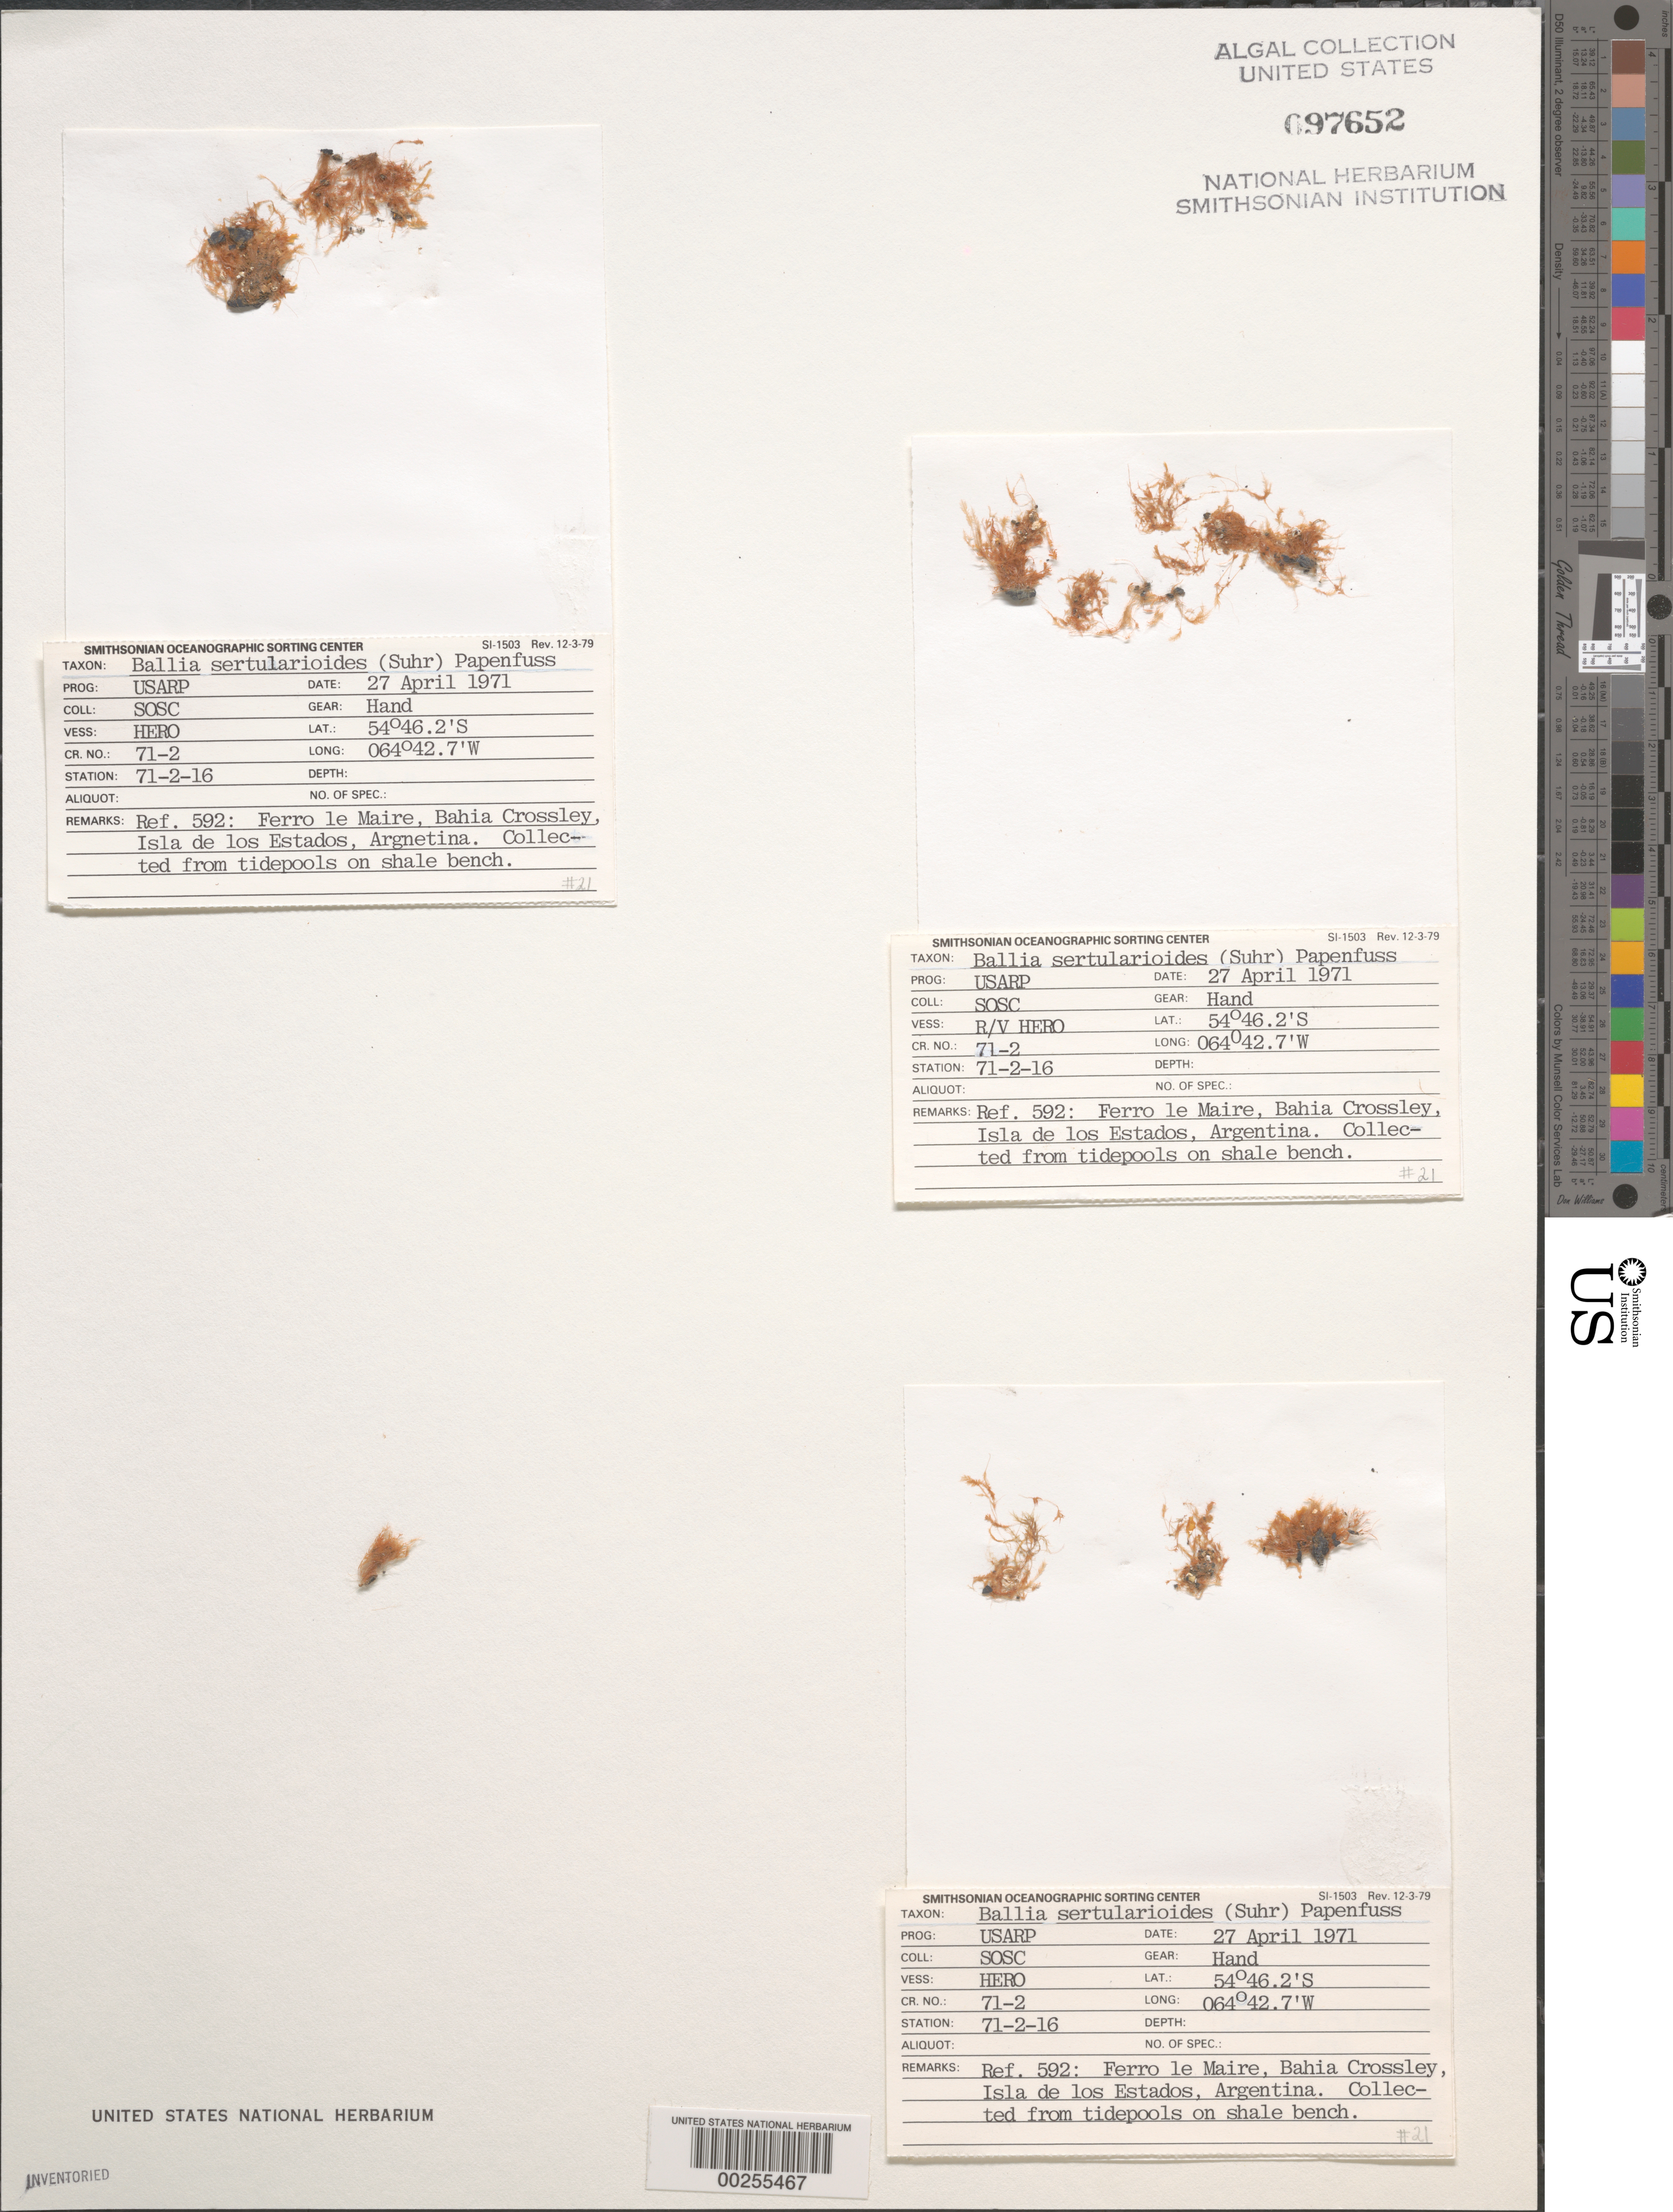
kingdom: Plantae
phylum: Rhodophyta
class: Florideophyceae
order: Balliales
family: Balliaceae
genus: Ballia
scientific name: Ballia sertularioides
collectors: SOSC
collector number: Station 71-2-16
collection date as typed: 27 Apr 1971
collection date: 1971-04-27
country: Argentina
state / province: Tierra del Fuego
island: Isla de los Estados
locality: Ferro le Maire, Bahia Crossley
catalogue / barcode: US 97652